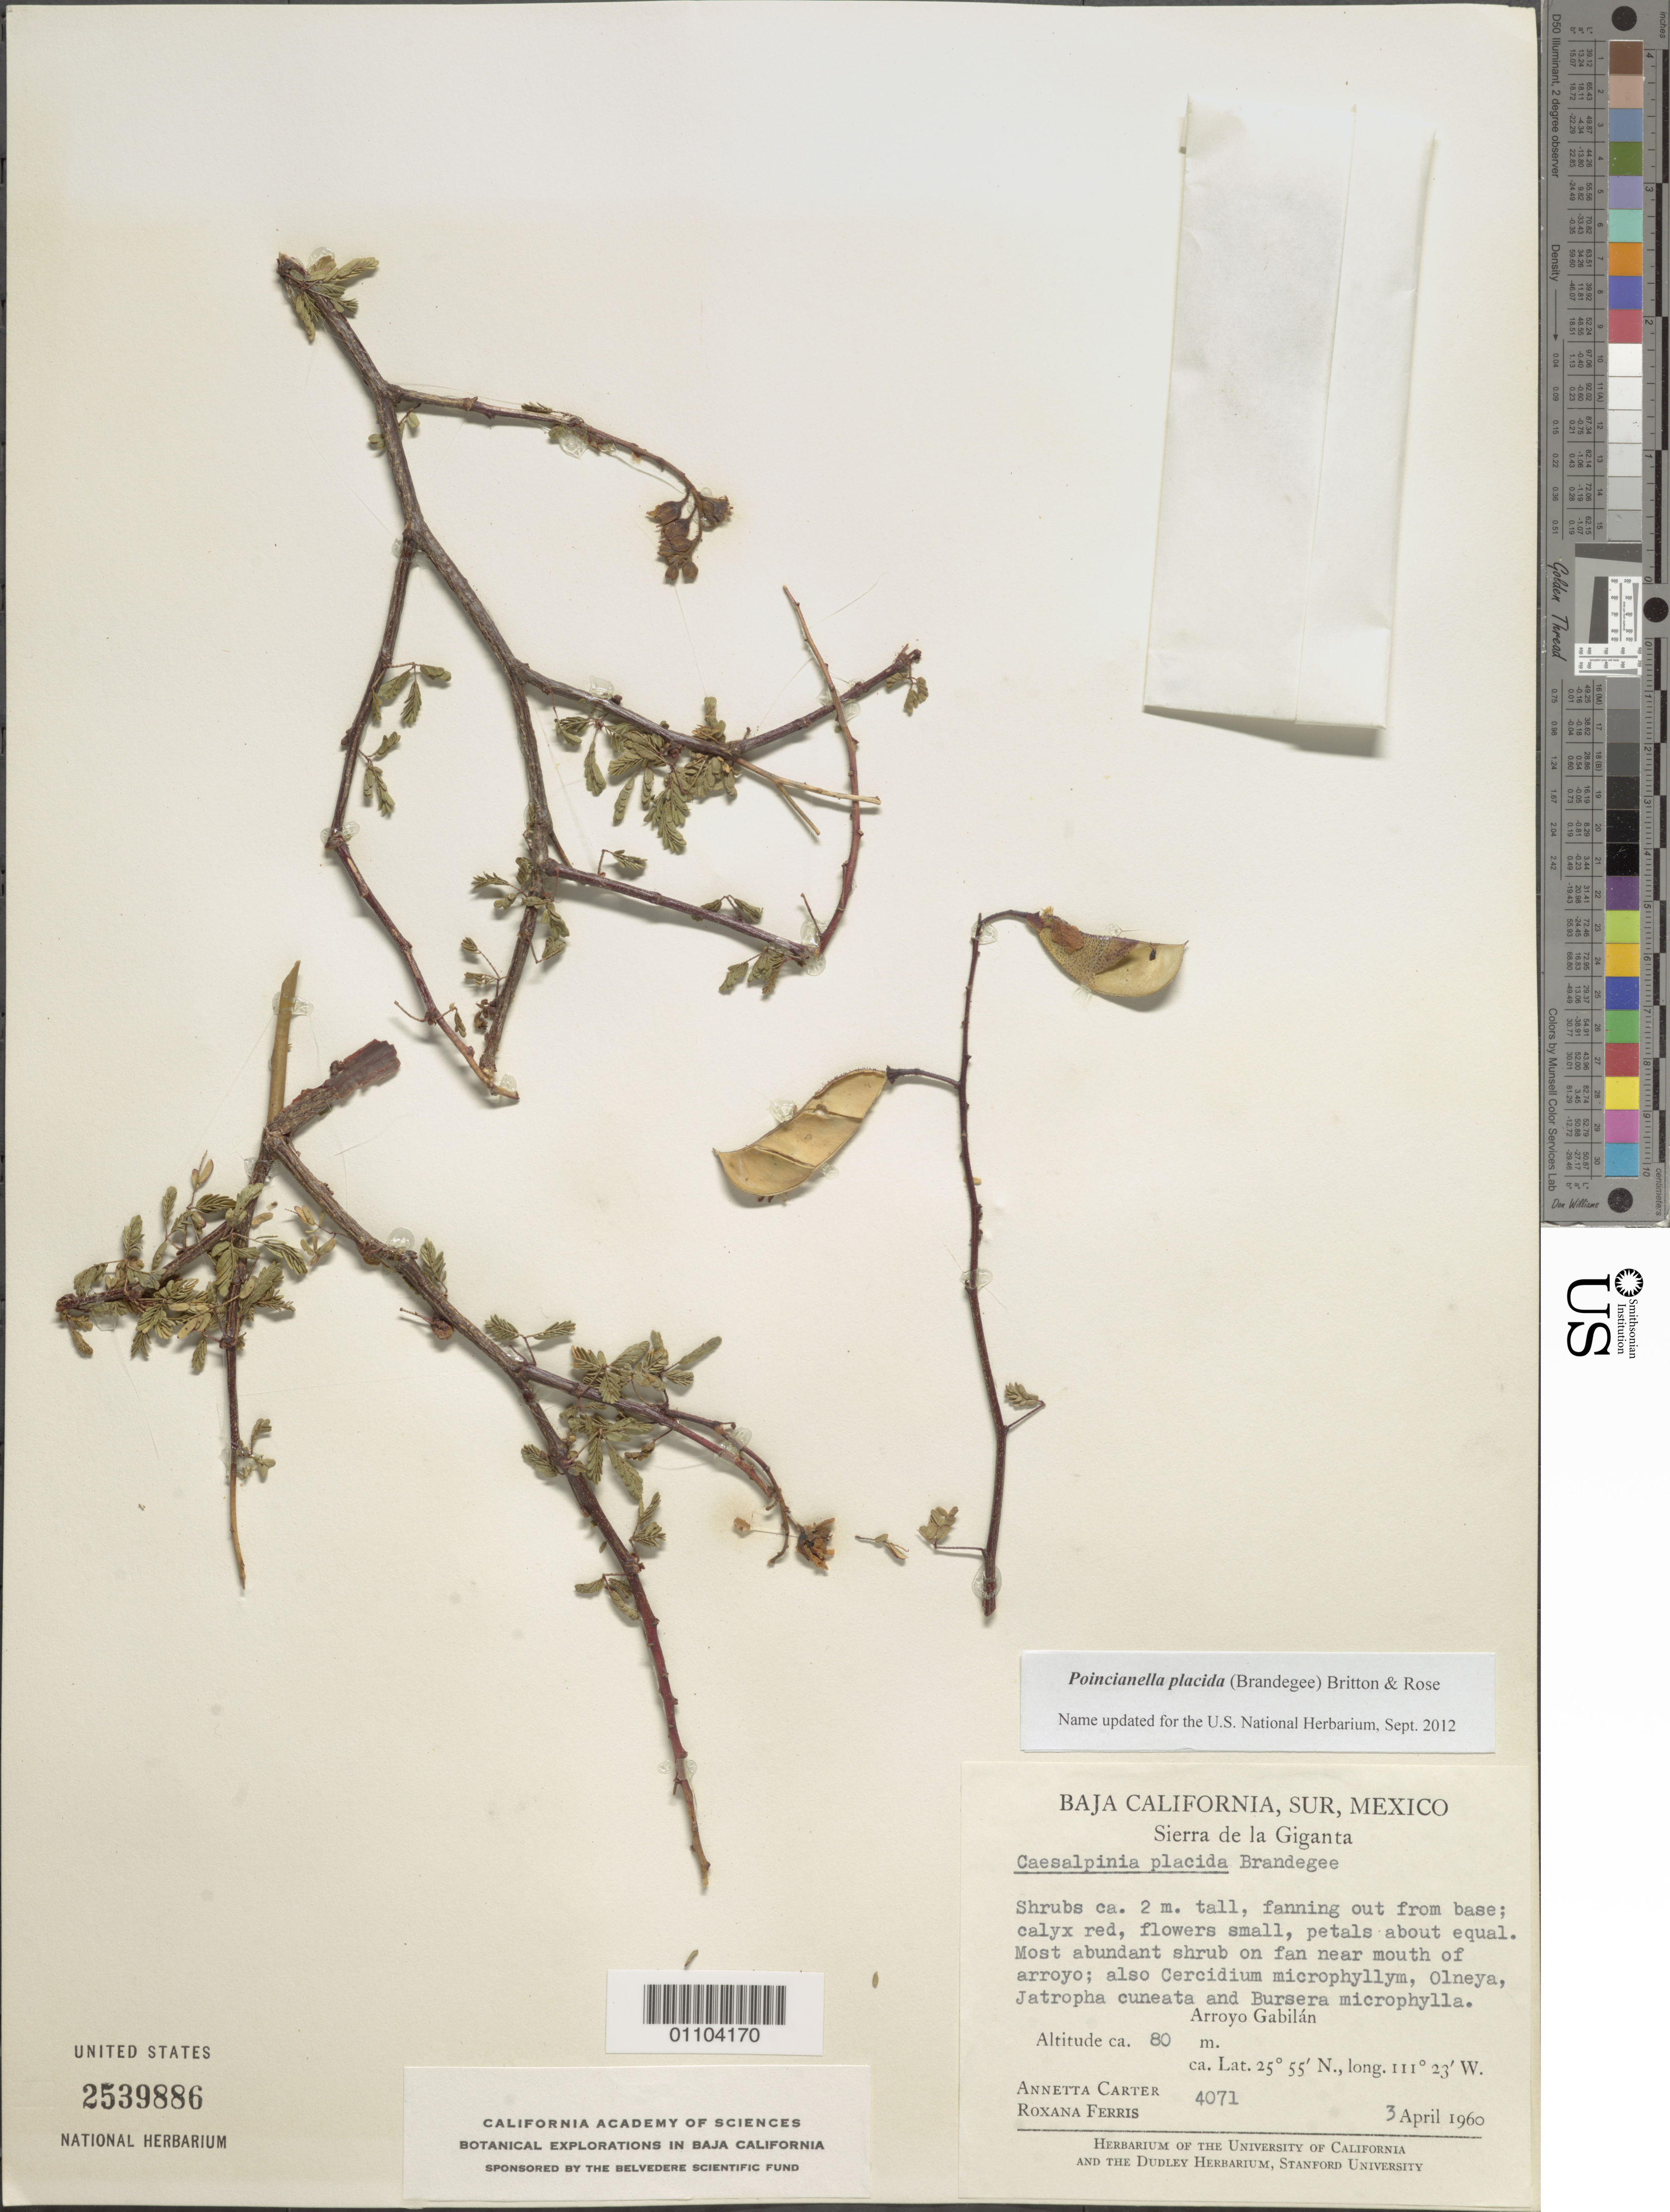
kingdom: Plantae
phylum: Tracheophyta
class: Magnoliopsida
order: Fabales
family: Fabaceae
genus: Erythrostemon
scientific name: Erythrostemon placidus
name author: (K. Brandegee) Gagnon & G.P. Lewis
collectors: A. M. Carter & R. S. Ferris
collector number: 4071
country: Mexico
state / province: Baja California Sur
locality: Sierra de la Giganta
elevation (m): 80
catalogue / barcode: US 2539886